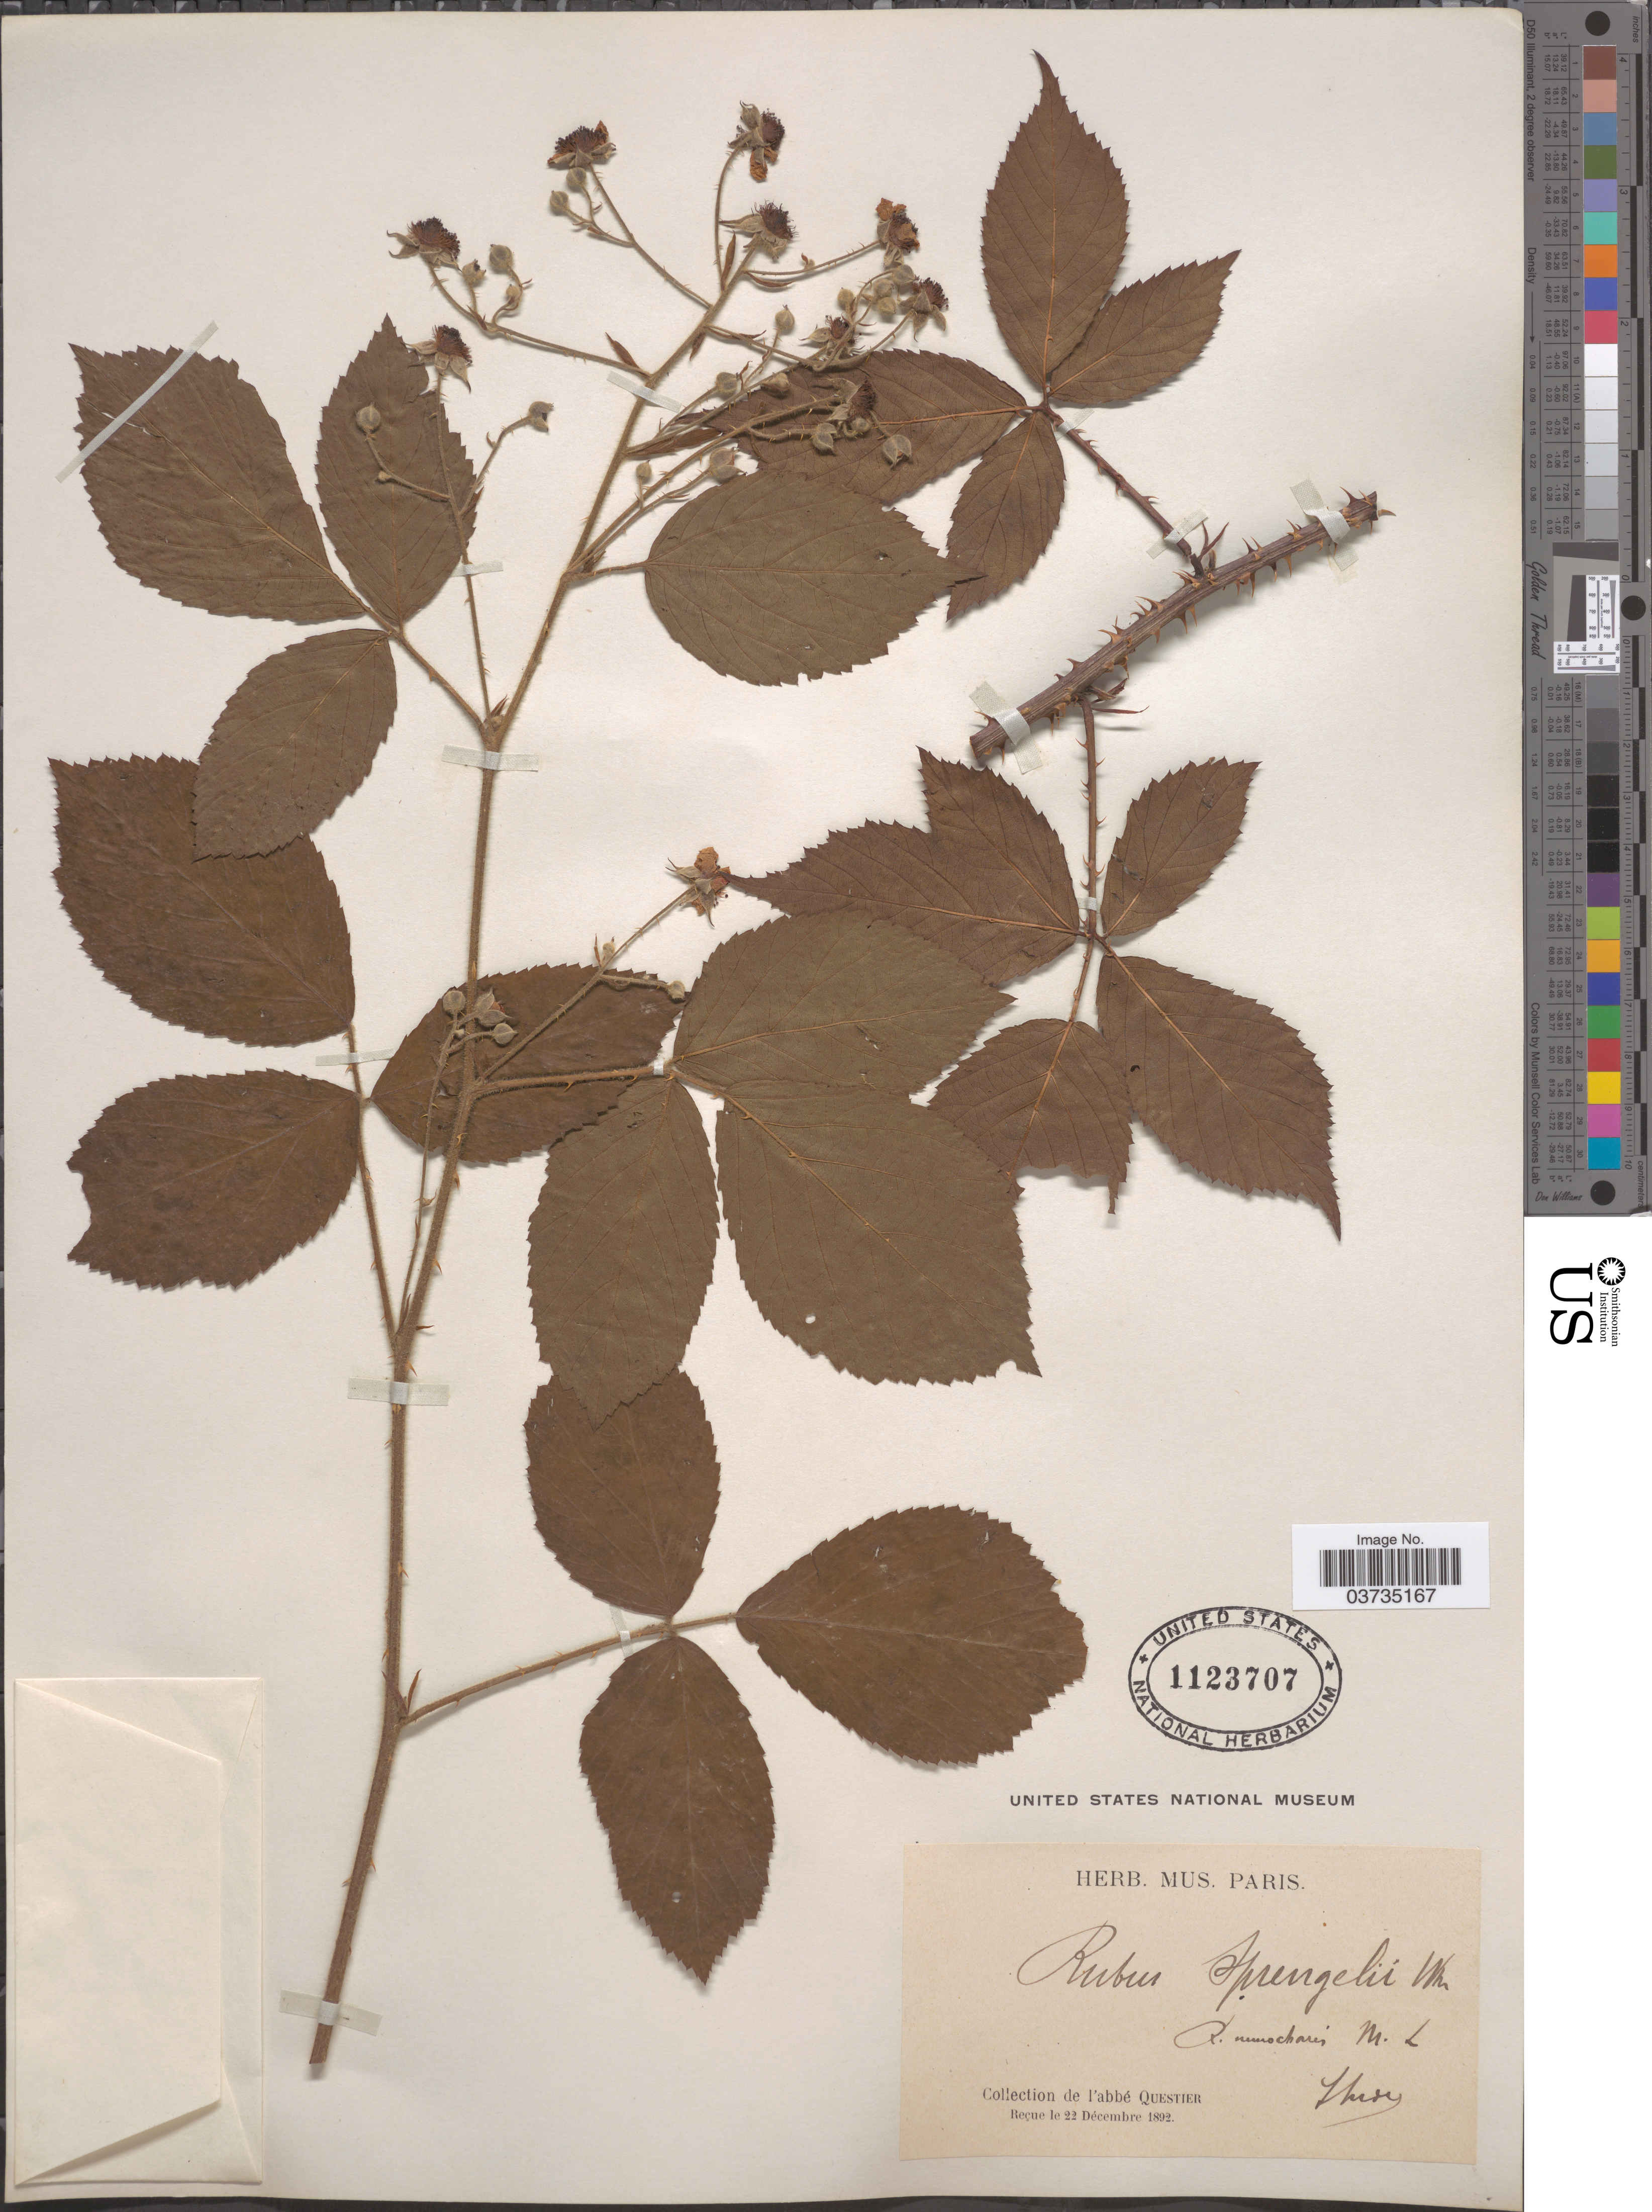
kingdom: Plantae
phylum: Tracheophyta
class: Magnoliopsida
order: Rosales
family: Rosaceae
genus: Rubus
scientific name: Rubus sprengelii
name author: Weihe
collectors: A. Questier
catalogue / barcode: US 1123707